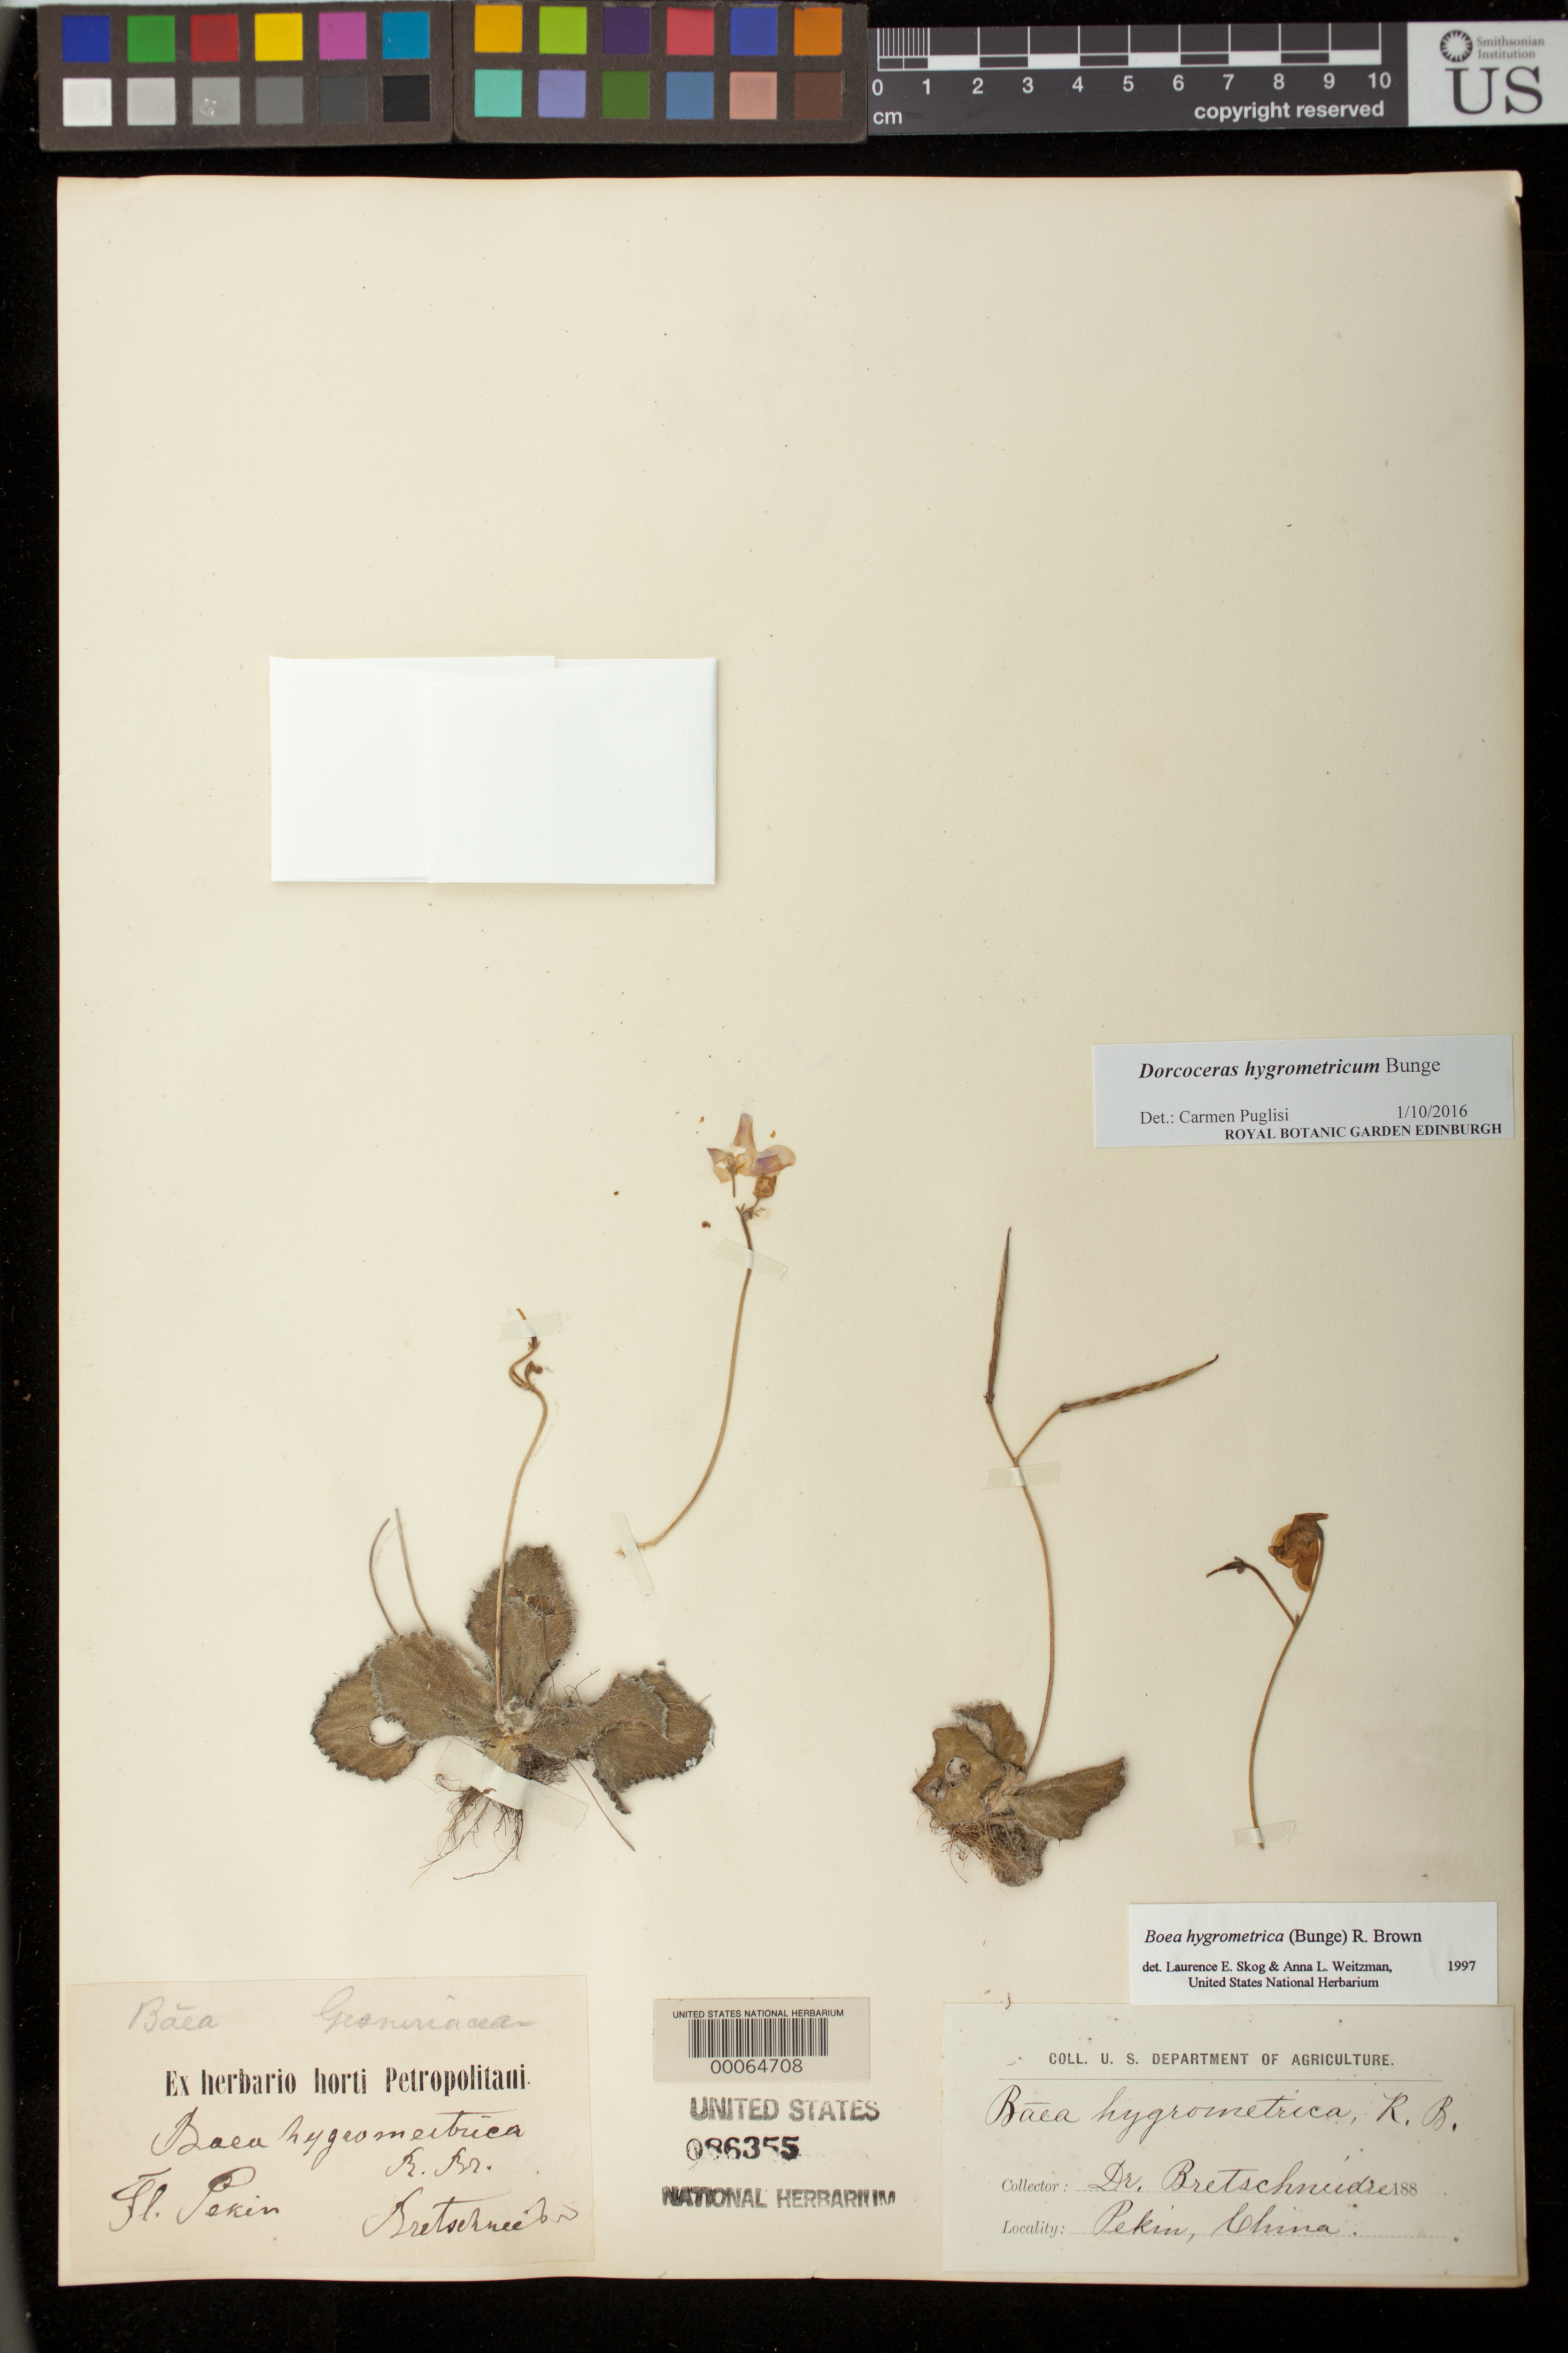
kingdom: Plantae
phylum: Tracheophyta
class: Magnoliopsida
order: Lamiales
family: Gesneriaceae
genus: Dorcoceras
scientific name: Dorcoceras hygrometricum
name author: Bunge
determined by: Puglisi, Carmen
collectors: E. Bretschneider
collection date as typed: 1888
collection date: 1888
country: China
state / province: Beijing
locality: Beijing (Peking)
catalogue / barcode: US 86355